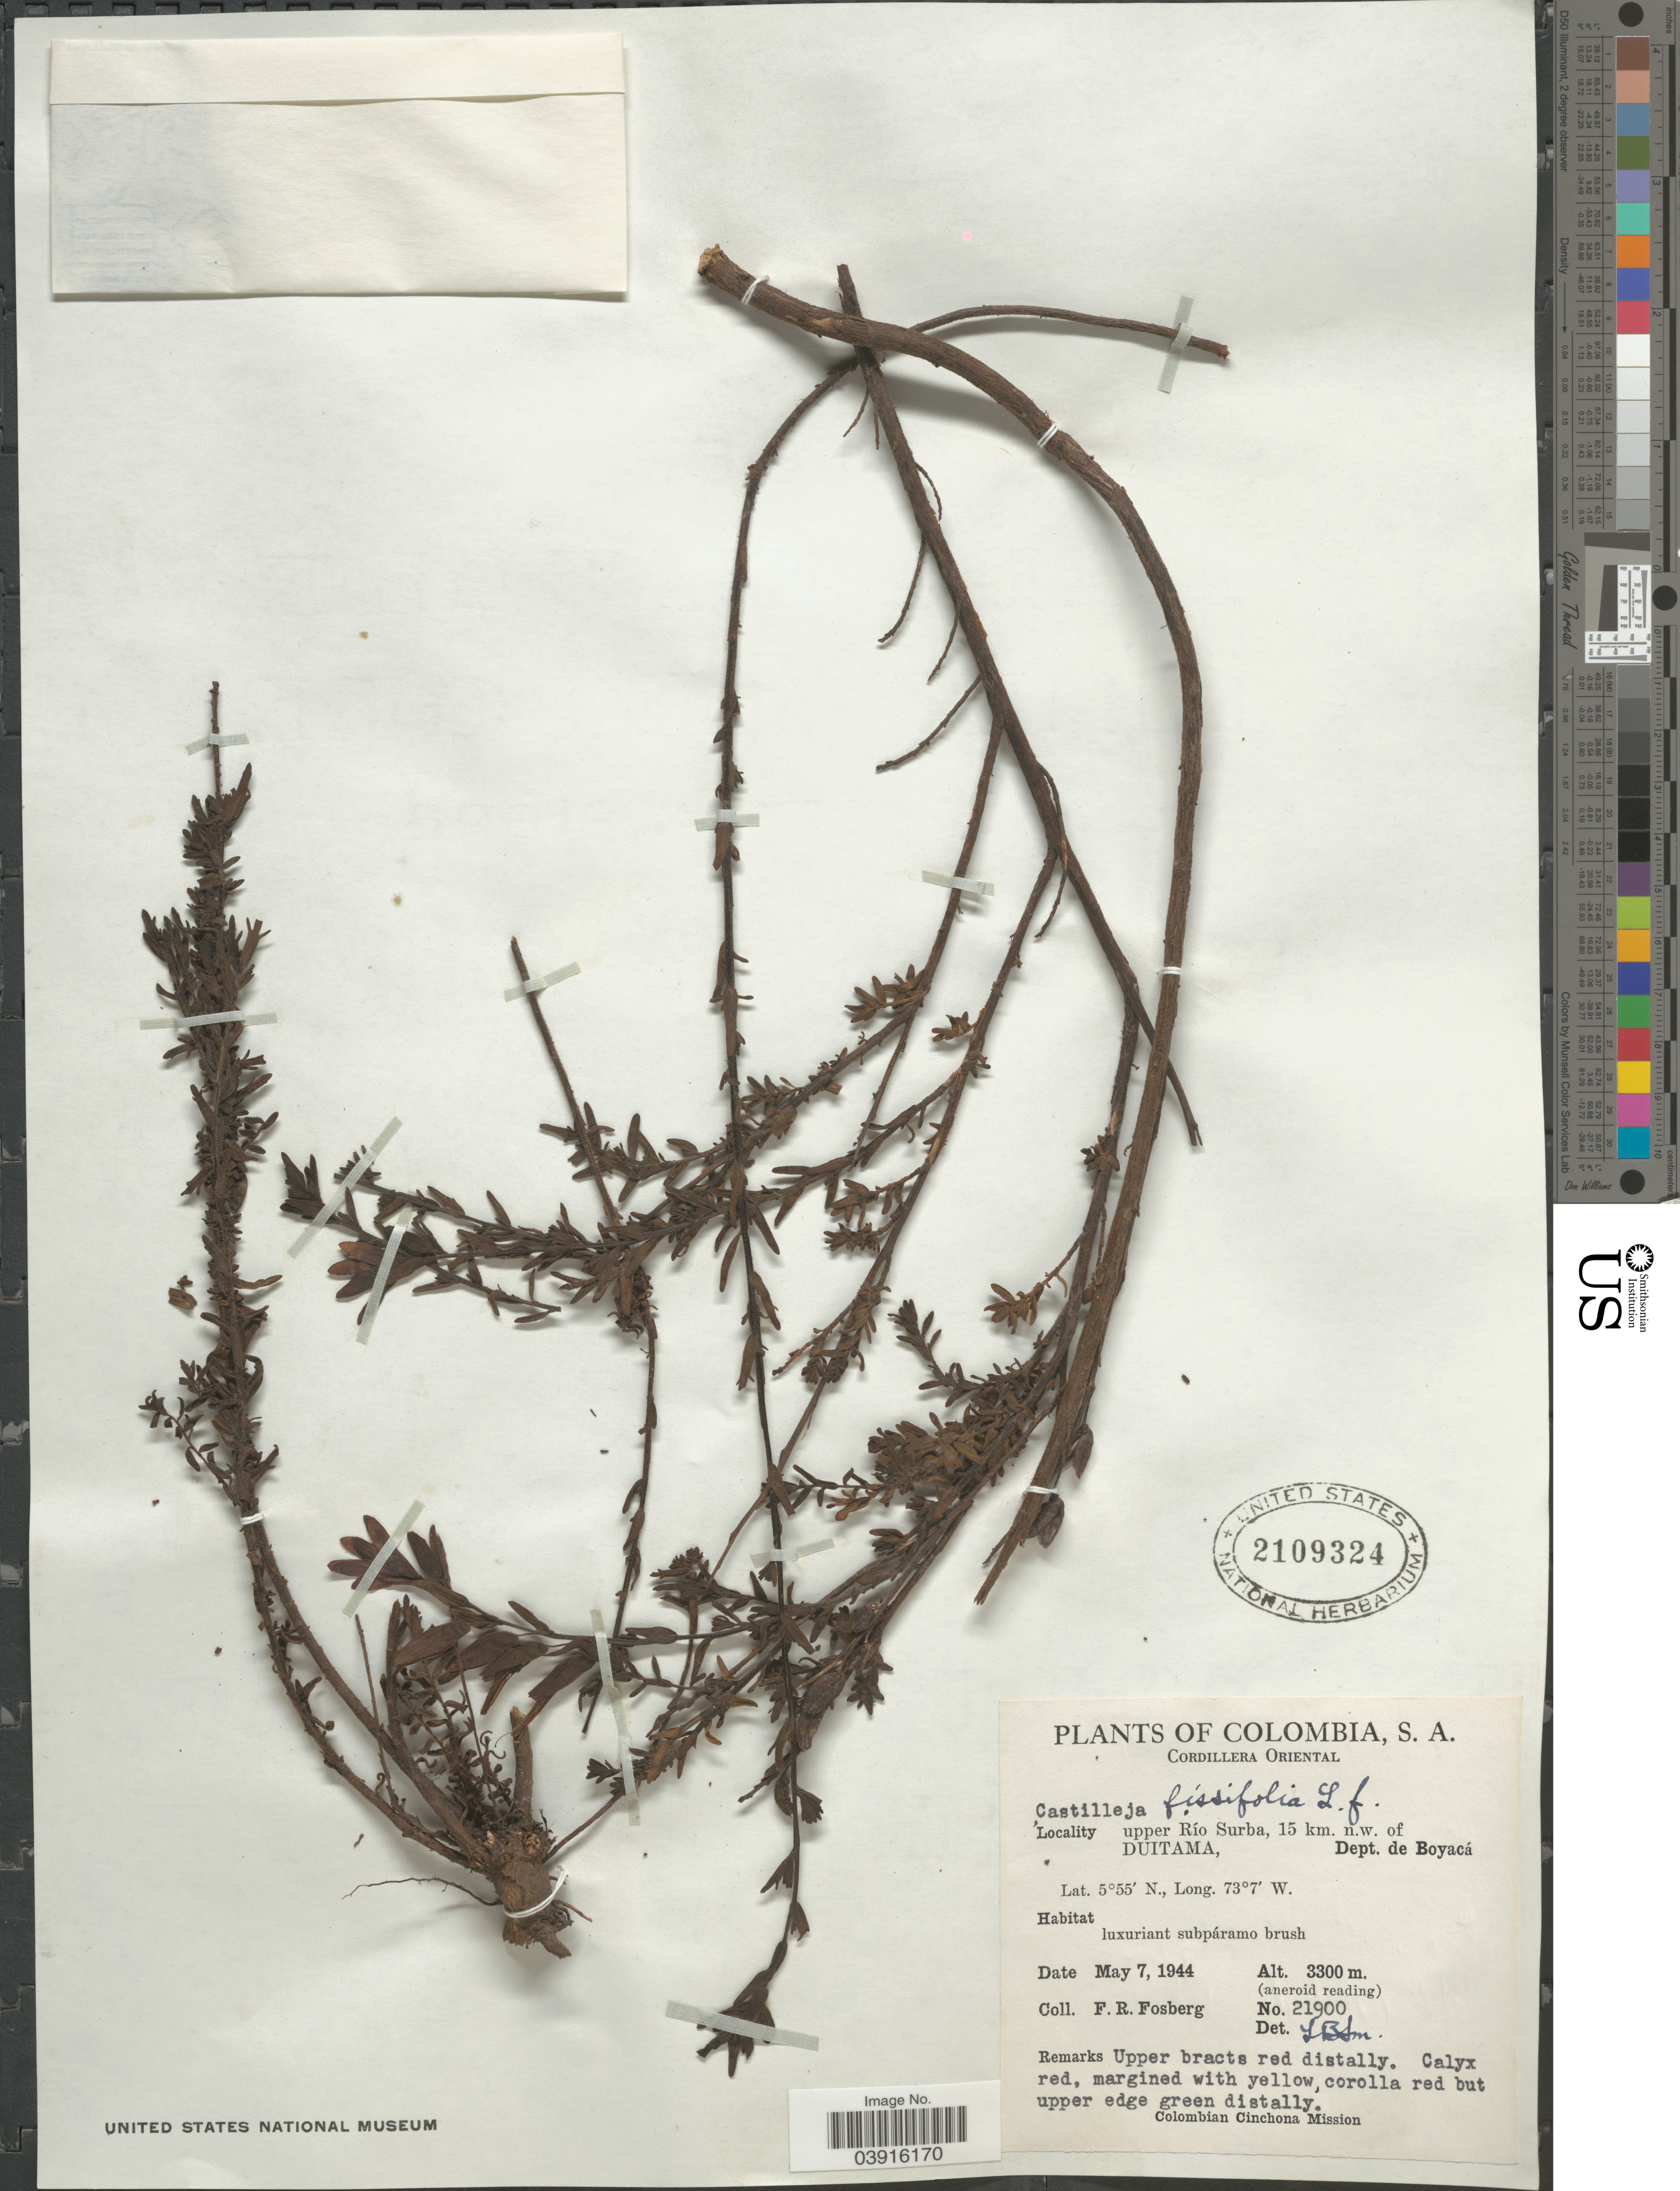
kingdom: Plantae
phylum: Tracheophyta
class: Magnoliopsida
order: Lamiales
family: Orobanchaceae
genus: Castilleja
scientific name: Castilleja fissifolia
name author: L. f.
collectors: F. R. Fosberg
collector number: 21900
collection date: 1944-05-07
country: Colombia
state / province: Boyacá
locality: Cordillera Oriental. Upper Río Surba, 15 km. n.w. of Duitama, Dept. de Boyacá.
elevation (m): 3300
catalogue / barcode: US 2109324